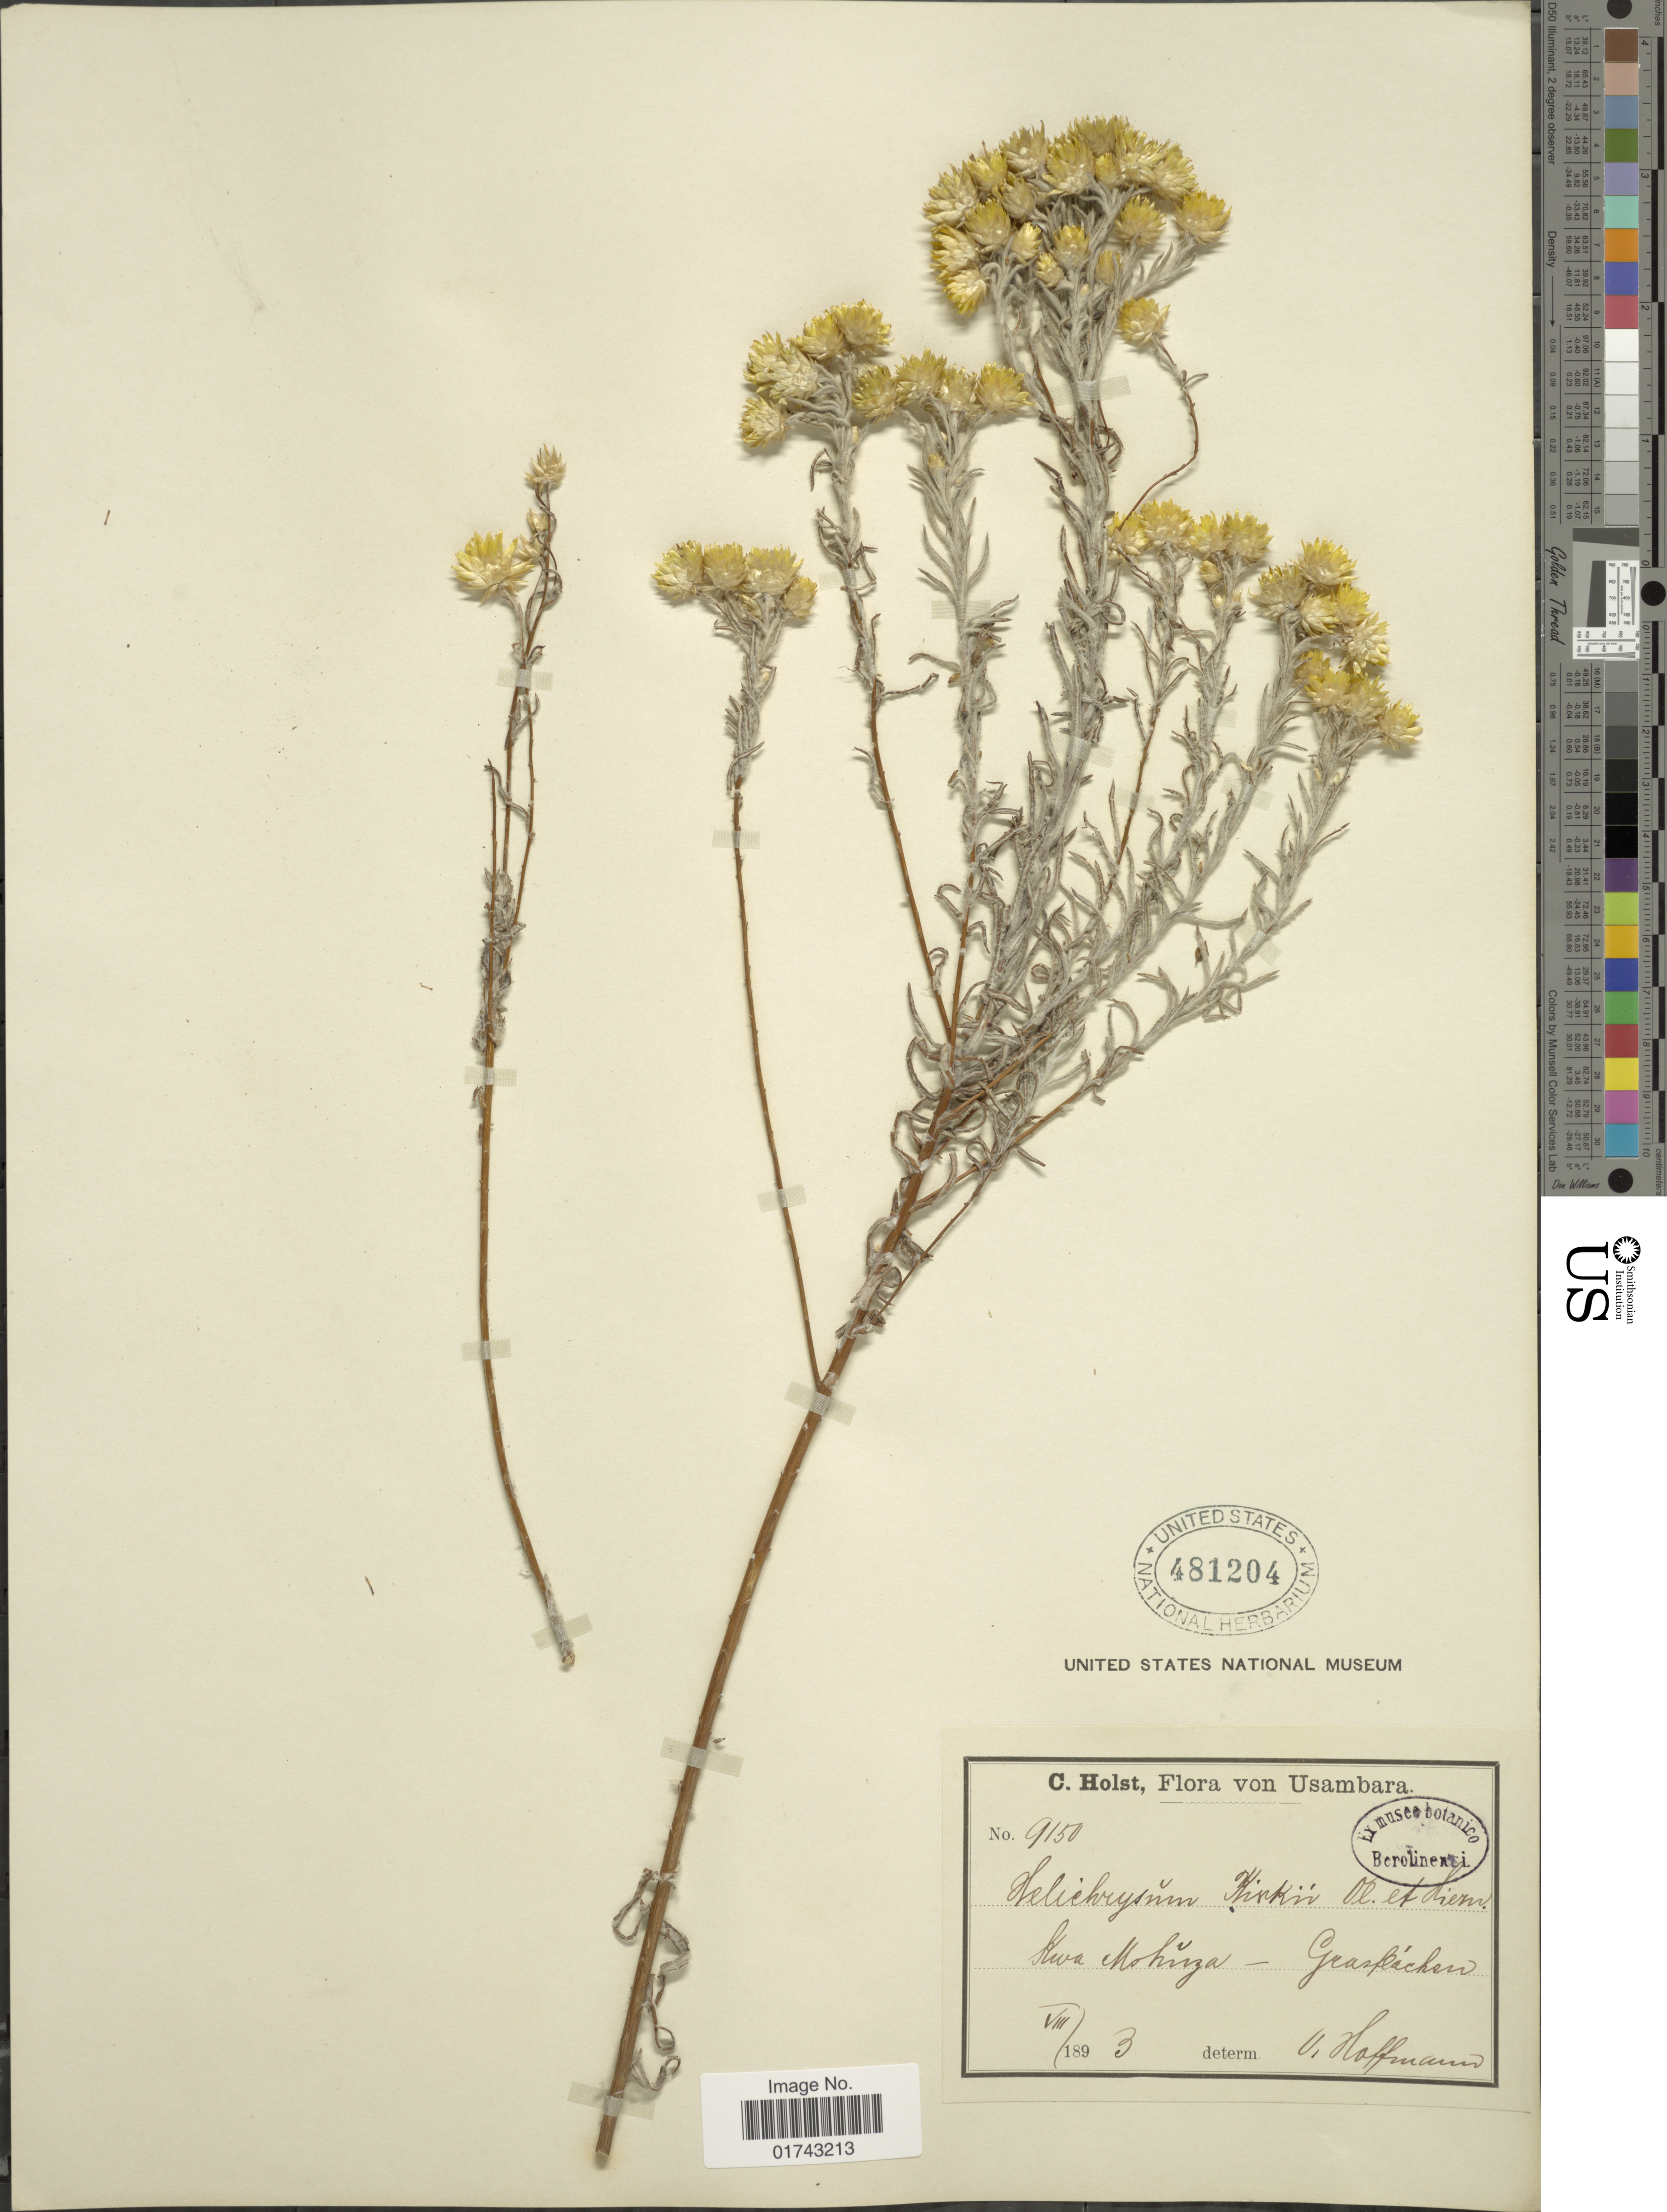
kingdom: Plantae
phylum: Tracheophyta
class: Magnoliopsida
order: Asterales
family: Asteraceae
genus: Helichrysum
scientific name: Helichrysum kirkii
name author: Oliv. & Hiern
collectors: C. H. Holst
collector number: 9150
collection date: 1893-08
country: Tanzania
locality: Von Usambara, Kwa Mshiza, Grasflachen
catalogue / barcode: US 481204